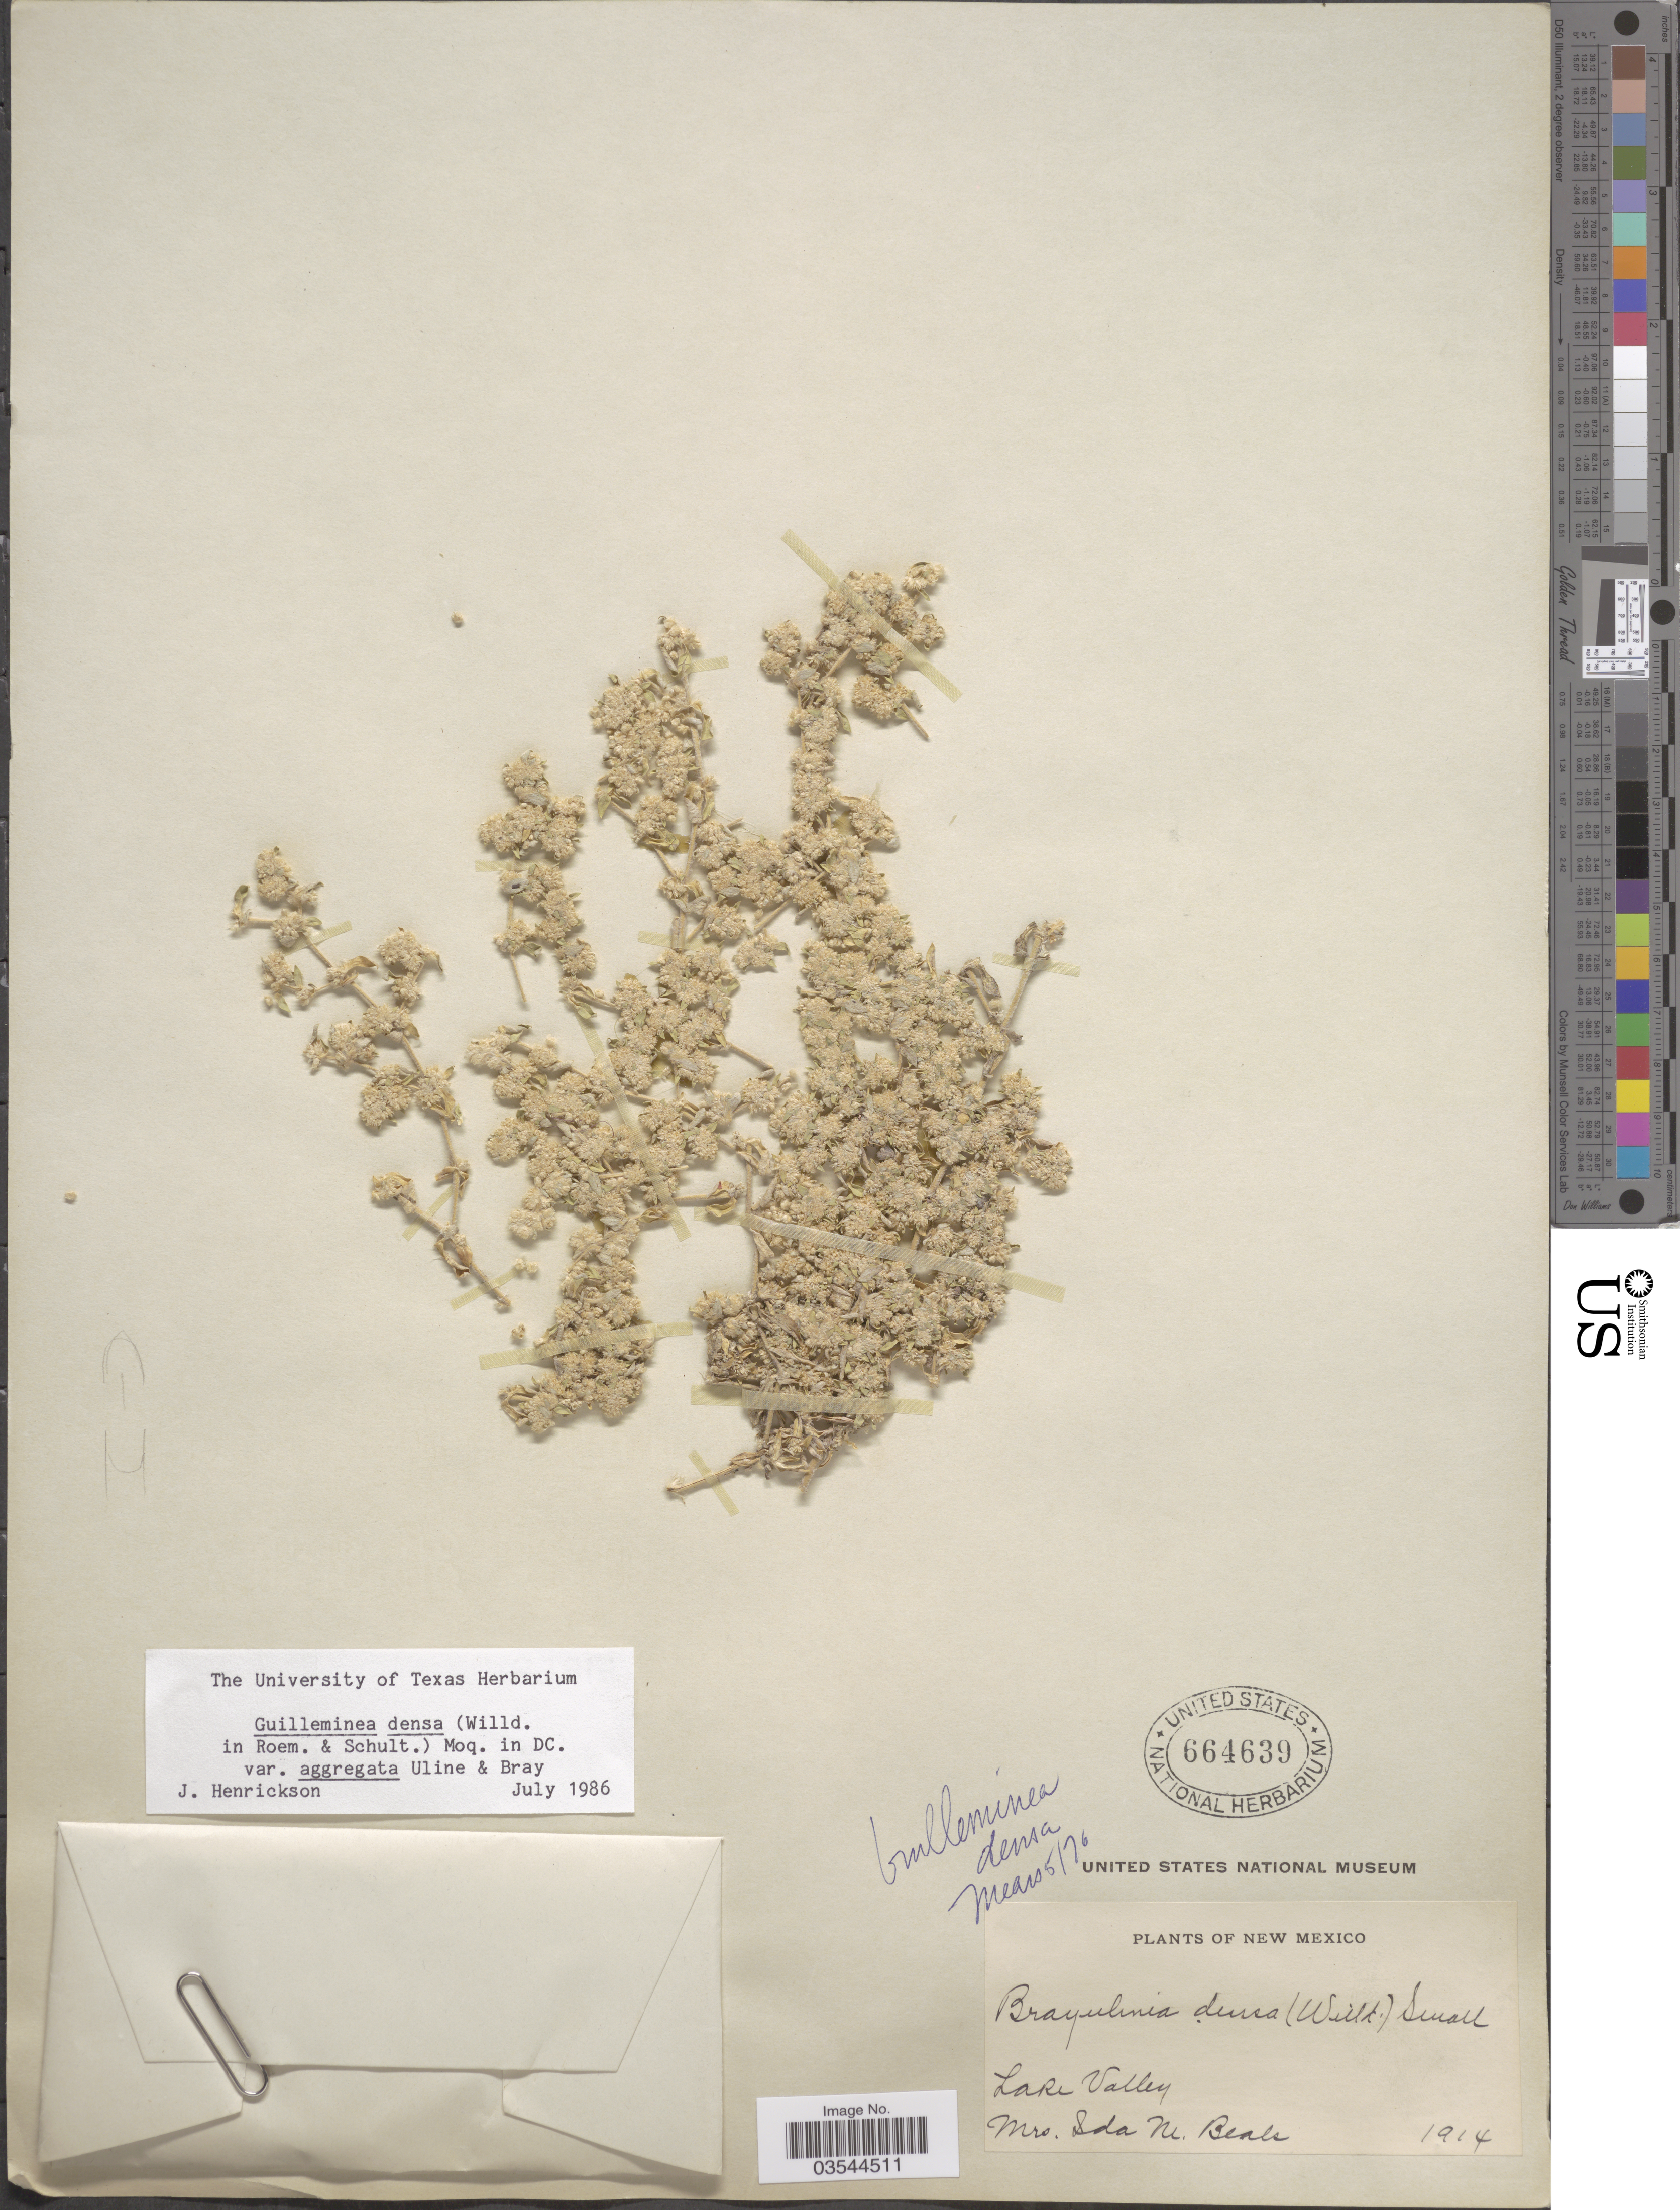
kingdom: Plantae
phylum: Tracheophyta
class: Magnoliopsida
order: Caryophyllales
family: Amaranthaceae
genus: Guilleminea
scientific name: Guilleminea densa var. aggregata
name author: Uline & W.L. Bray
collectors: I. M. Beals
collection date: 1914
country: United States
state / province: New Mexico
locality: Lake Valley.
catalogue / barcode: US 664639